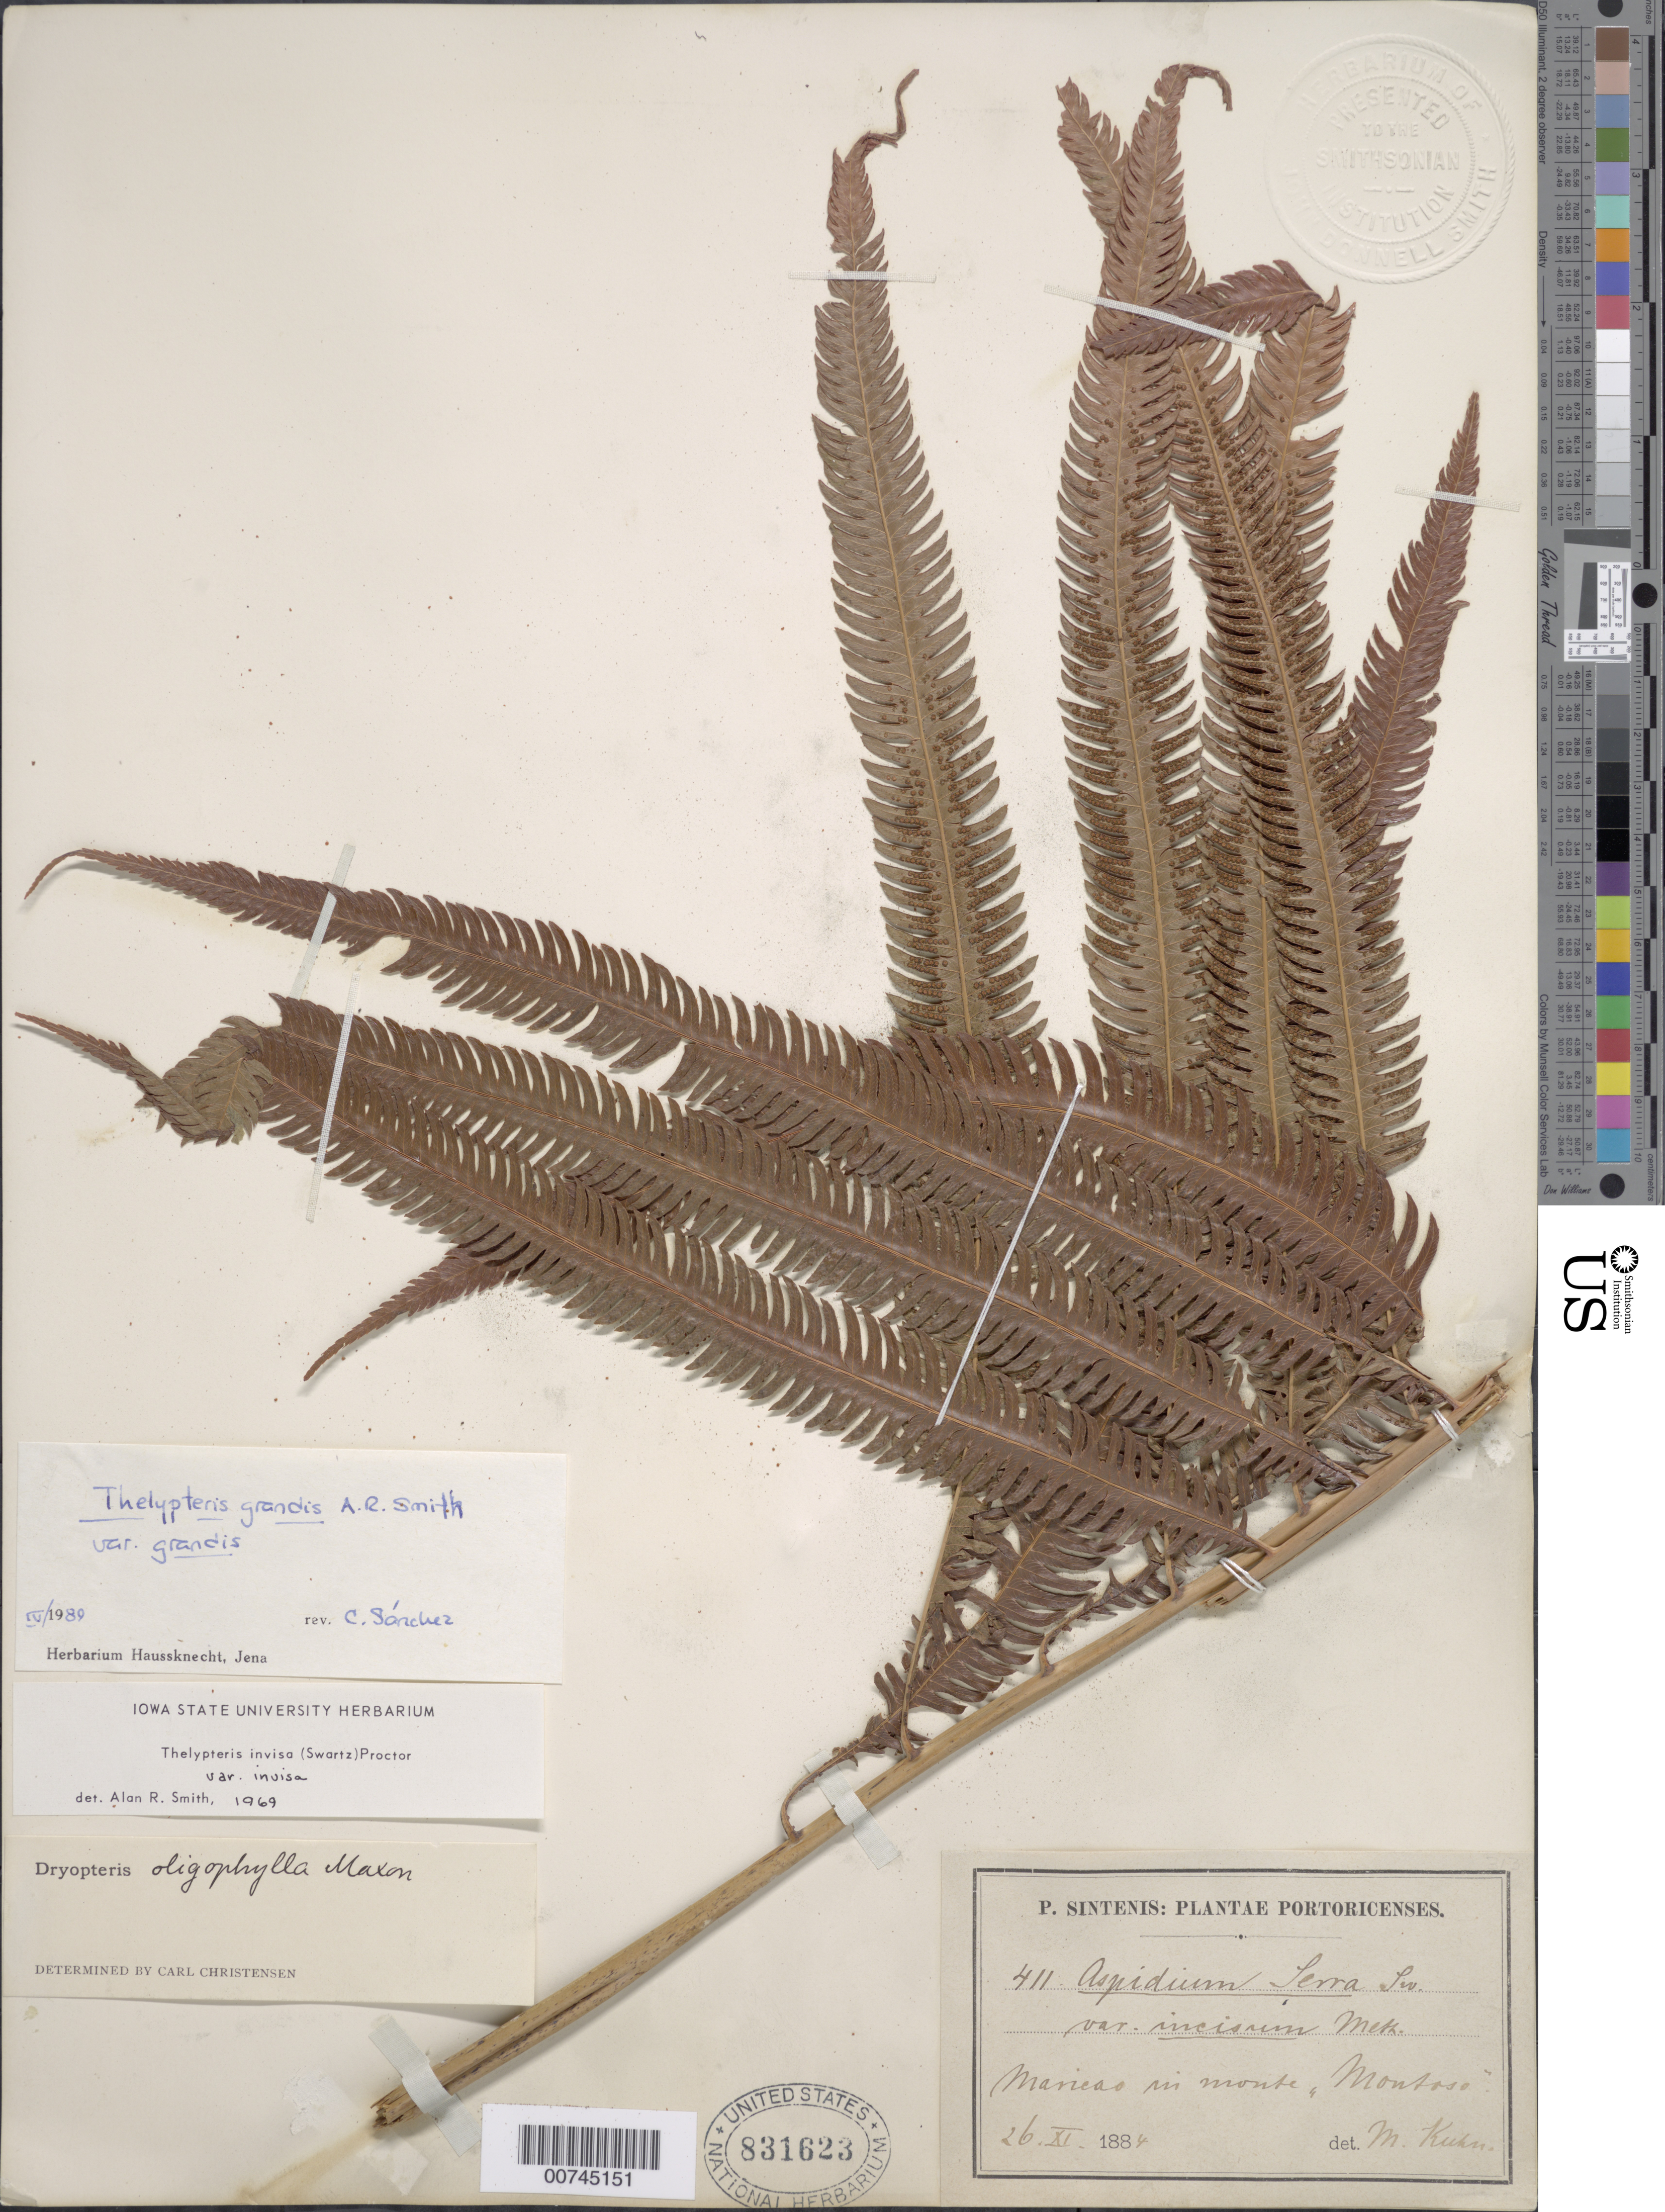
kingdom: Plantae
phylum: Tracheophyta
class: Polypodiopsida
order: Polypodiales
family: Thelypteridaceae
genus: Cyclosorus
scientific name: Cyclosorus grandis (A.R. Sm.) comb. nov., ined 2015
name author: (A.R. Sm.)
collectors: P. Sintenis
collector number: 411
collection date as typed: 26 Nov 1884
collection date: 1884-11-26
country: Puerto Rico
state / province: Maricao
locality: In monte Montoso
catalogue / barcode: US 831623